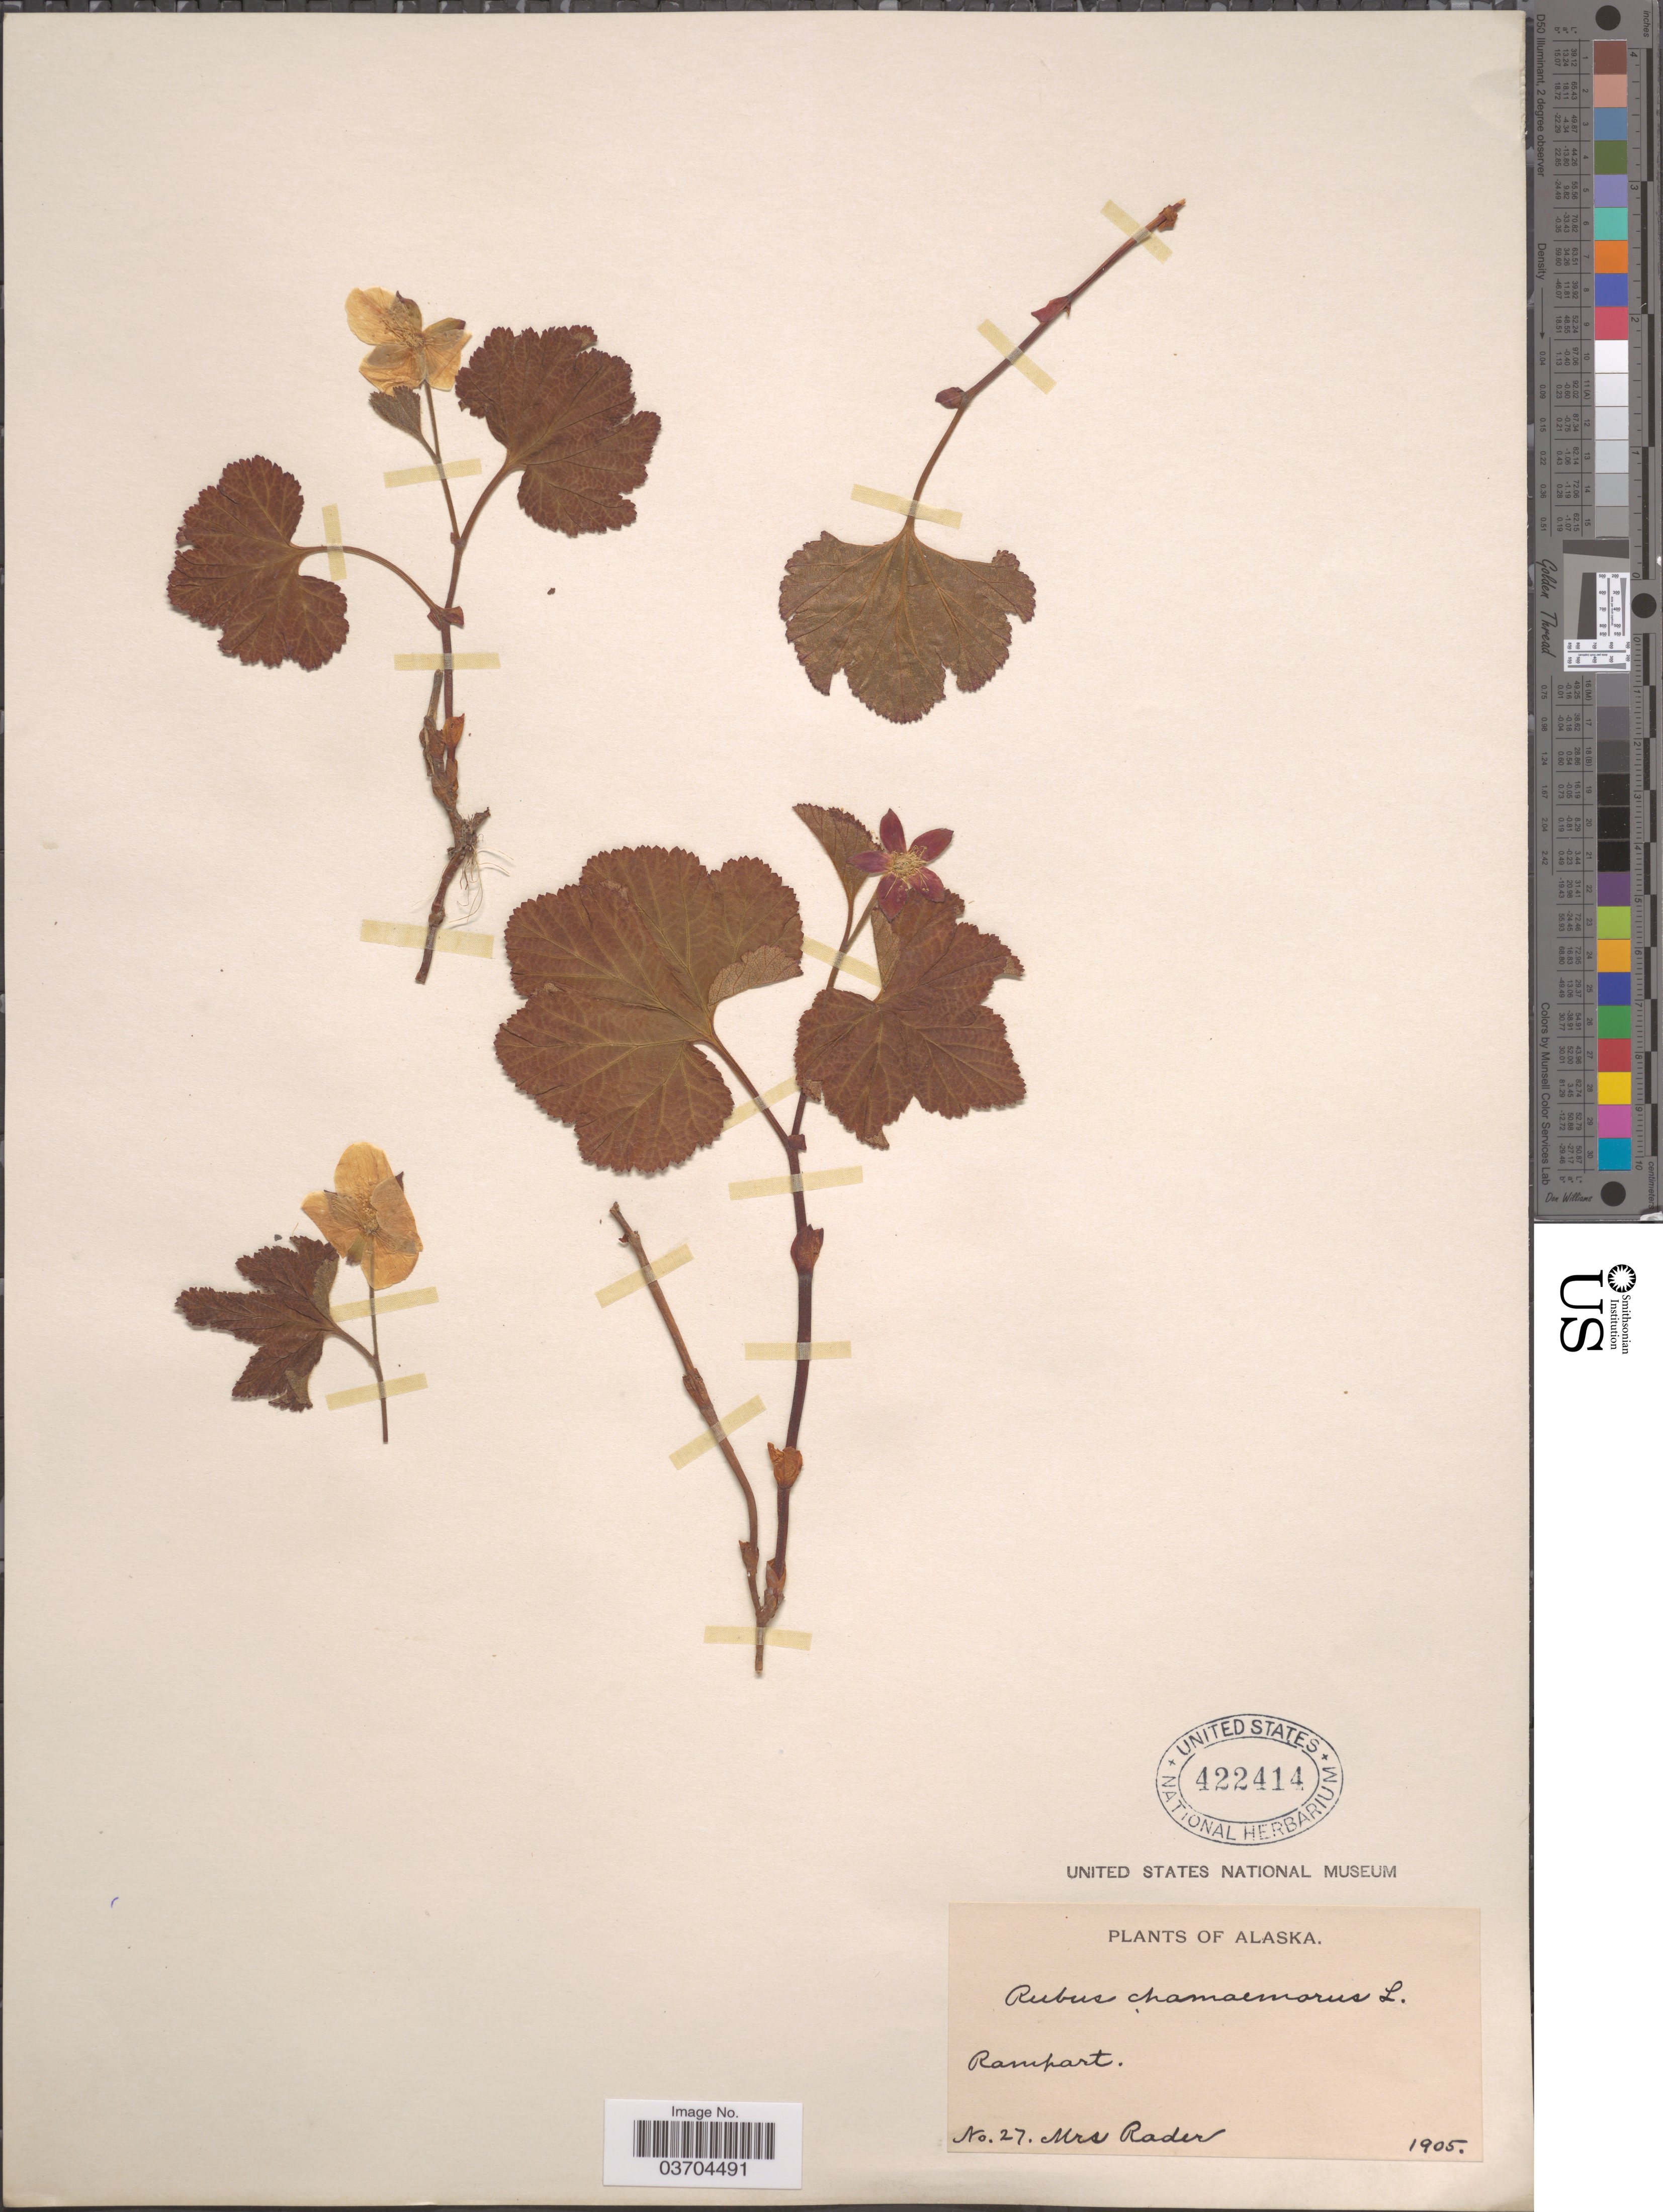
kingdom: Plantae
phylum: Tracheophyta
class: Magnoliopsida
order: Rosales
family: Rosaceae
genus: Rubus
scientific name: Rubus chamaemorus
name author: L.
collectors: Mrs. Rader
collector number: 27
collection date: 1905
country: United States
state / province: Alaska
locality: Rampart.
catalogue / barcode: US 422414